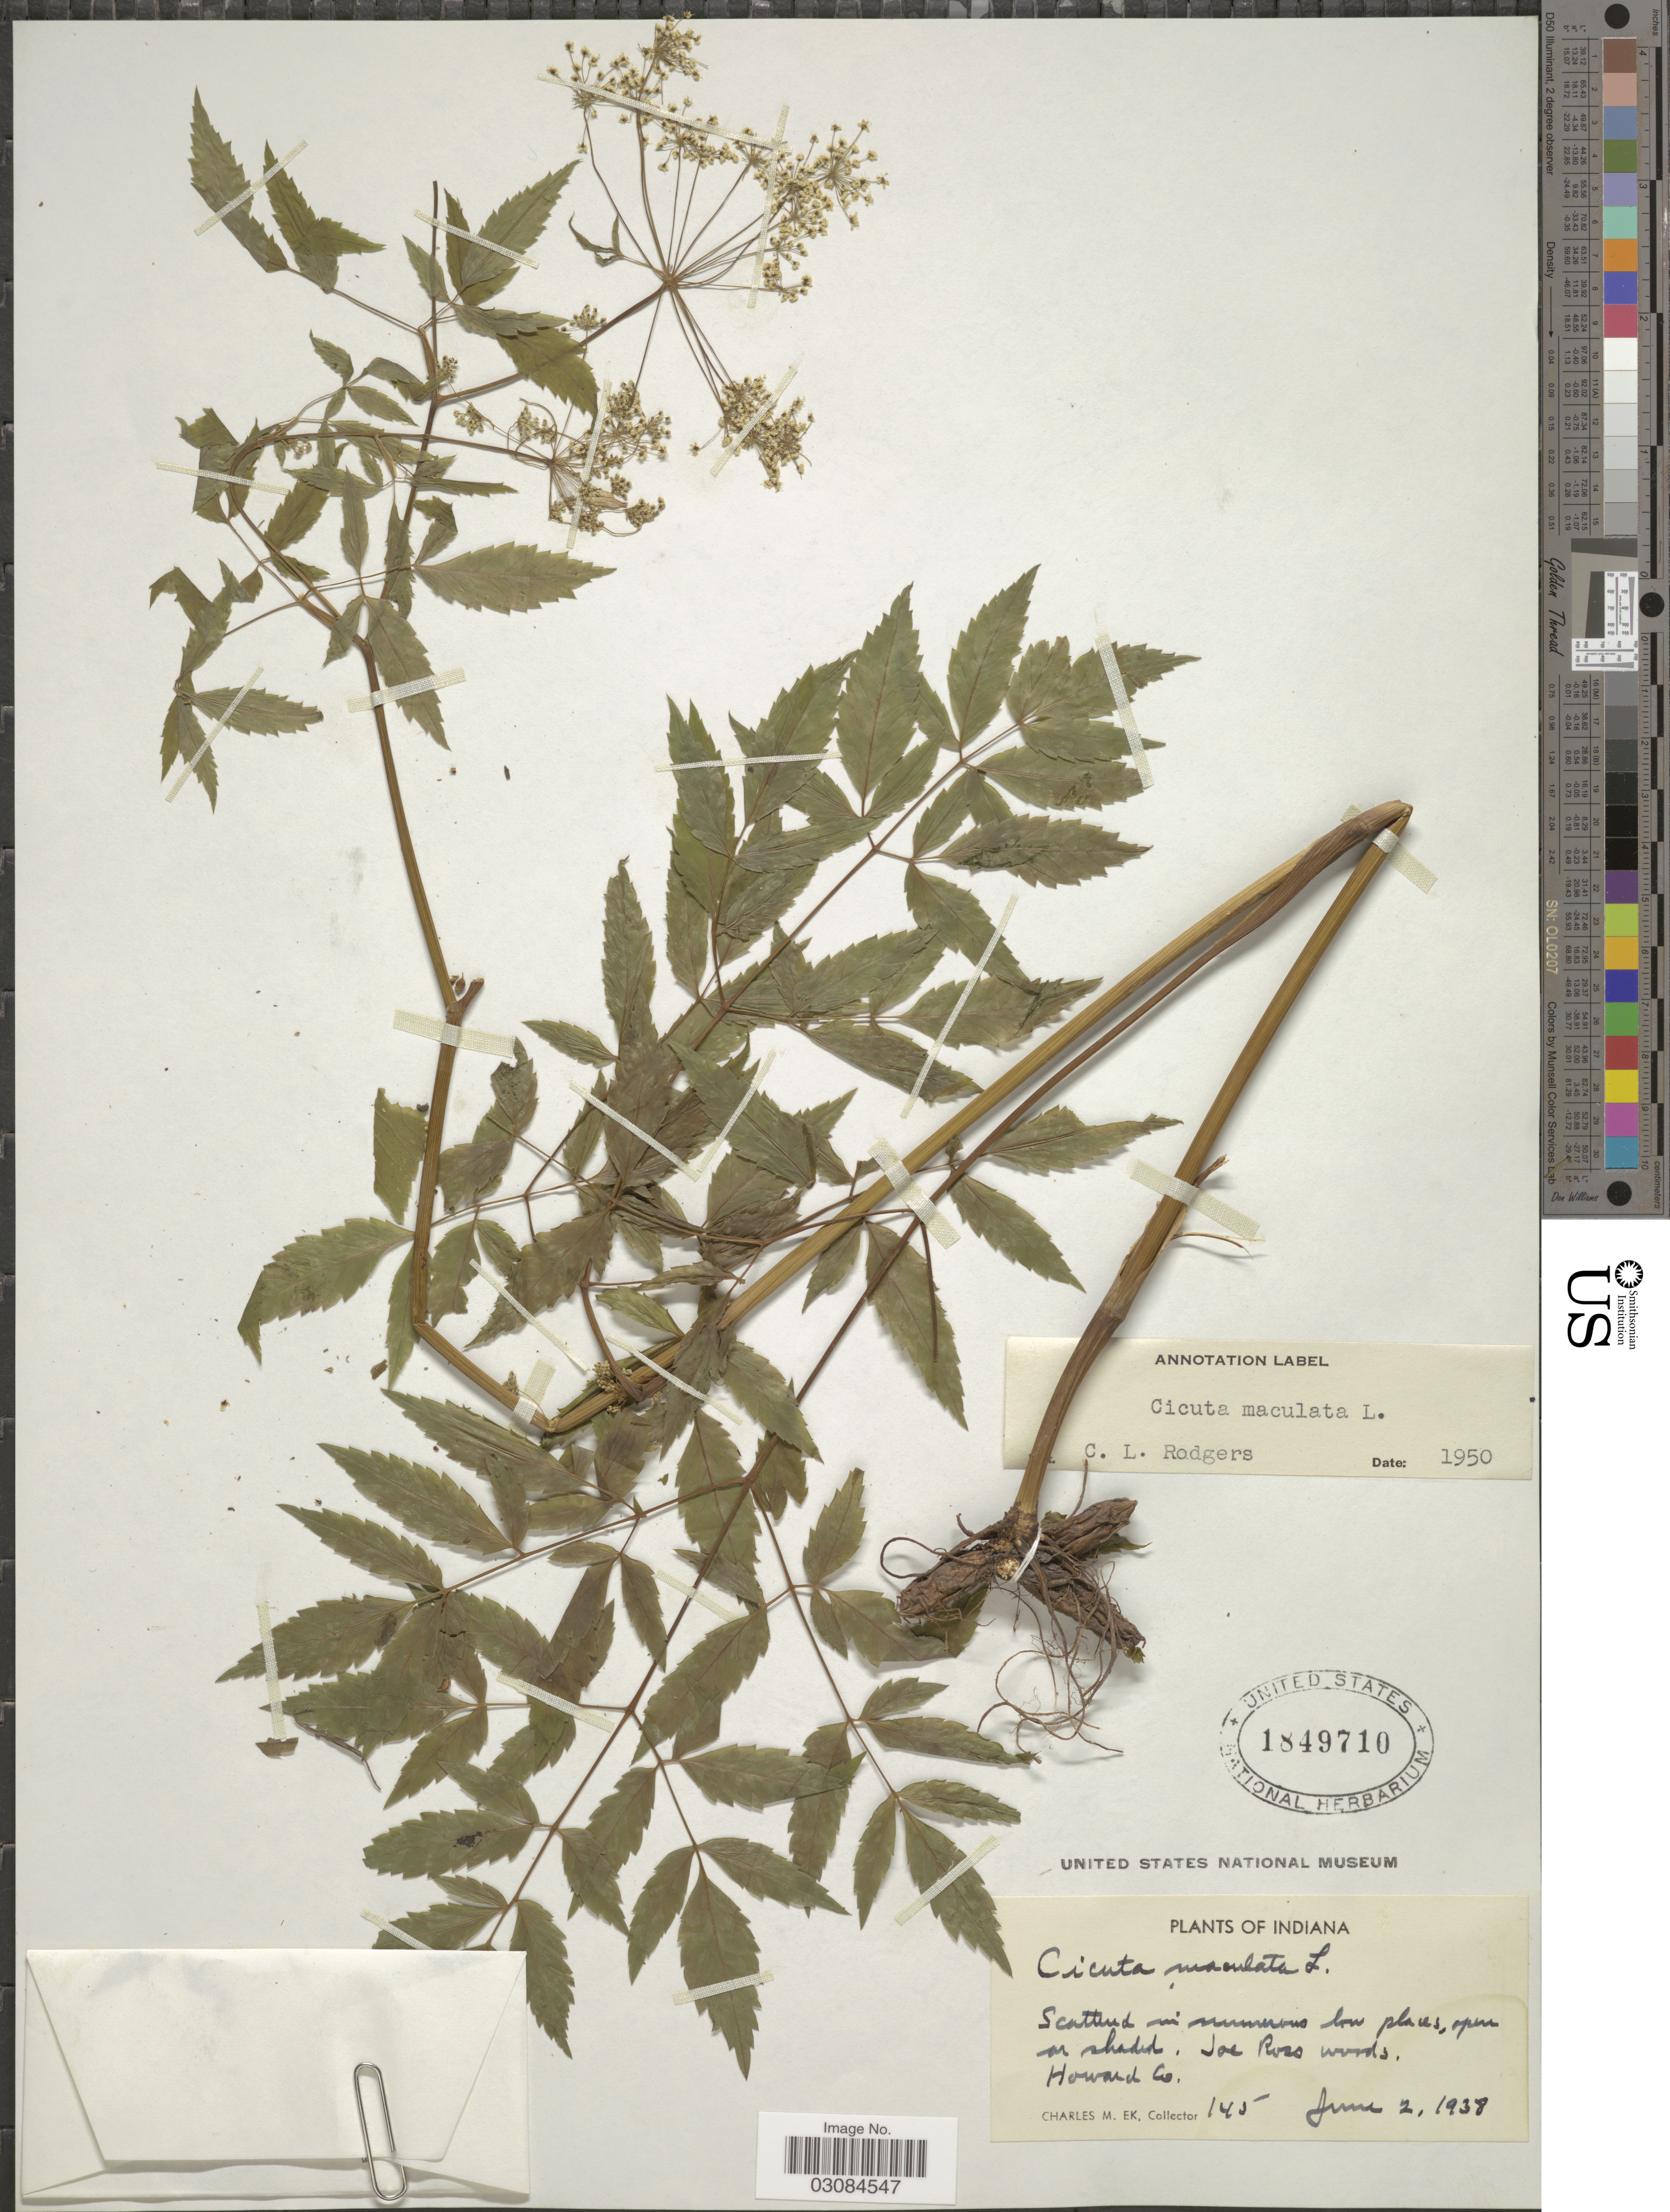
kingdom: Plantae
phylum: Tracheophyta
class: Magnoliopsida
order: Apiales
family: Apiaceae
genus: Cicuta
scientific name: Cicuta maculata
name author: L.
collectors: C. Ek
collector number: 145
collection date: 1938-06-02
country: United States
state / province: Indiana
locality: Joe ross woods. Howard Co.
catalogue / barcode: US 1849710